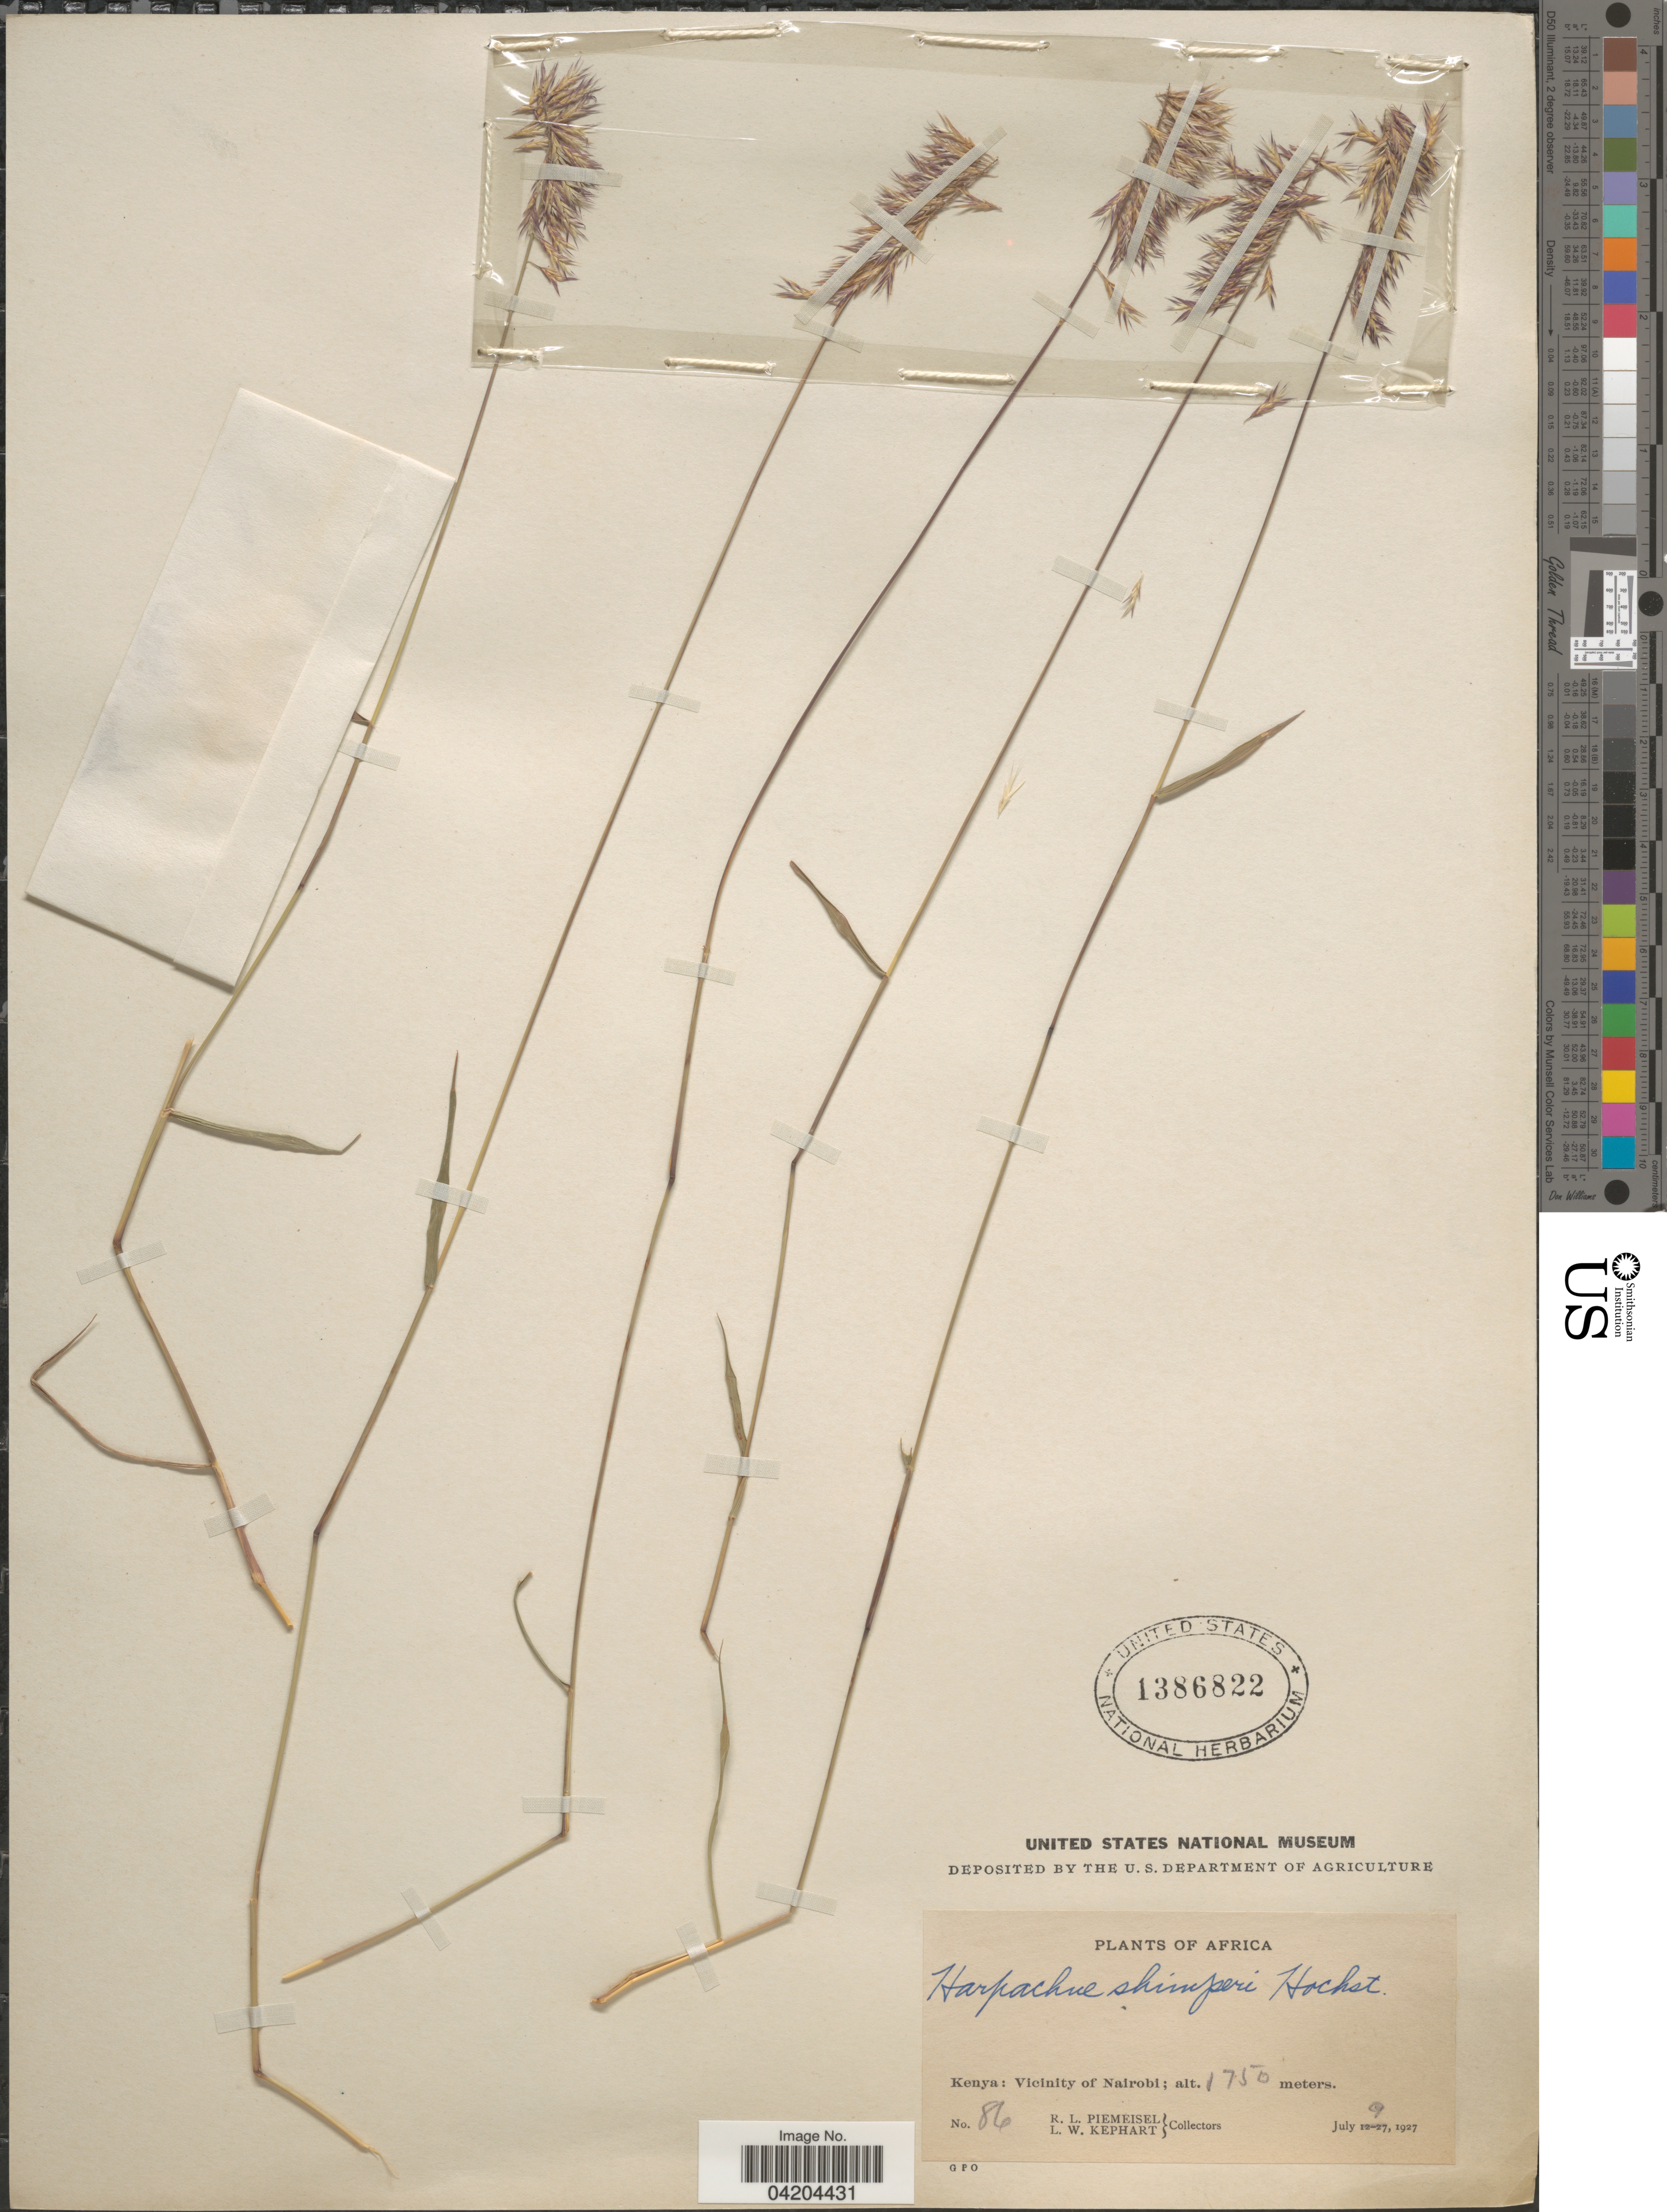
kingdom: Plantae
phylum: Tracheophyta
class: Liliopsida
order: Poales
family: Poaceae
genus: Eragrostis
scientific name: Eragrostis schimperi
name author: (A. Rich.) Benth.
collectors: R. L. Piemeisel & L. W. Kephart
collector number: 86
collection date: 1927-07-09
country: Kenya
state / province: Nairobi Area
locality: Vicinity of Nairobi.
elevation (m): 1750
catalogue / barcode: US 1386822